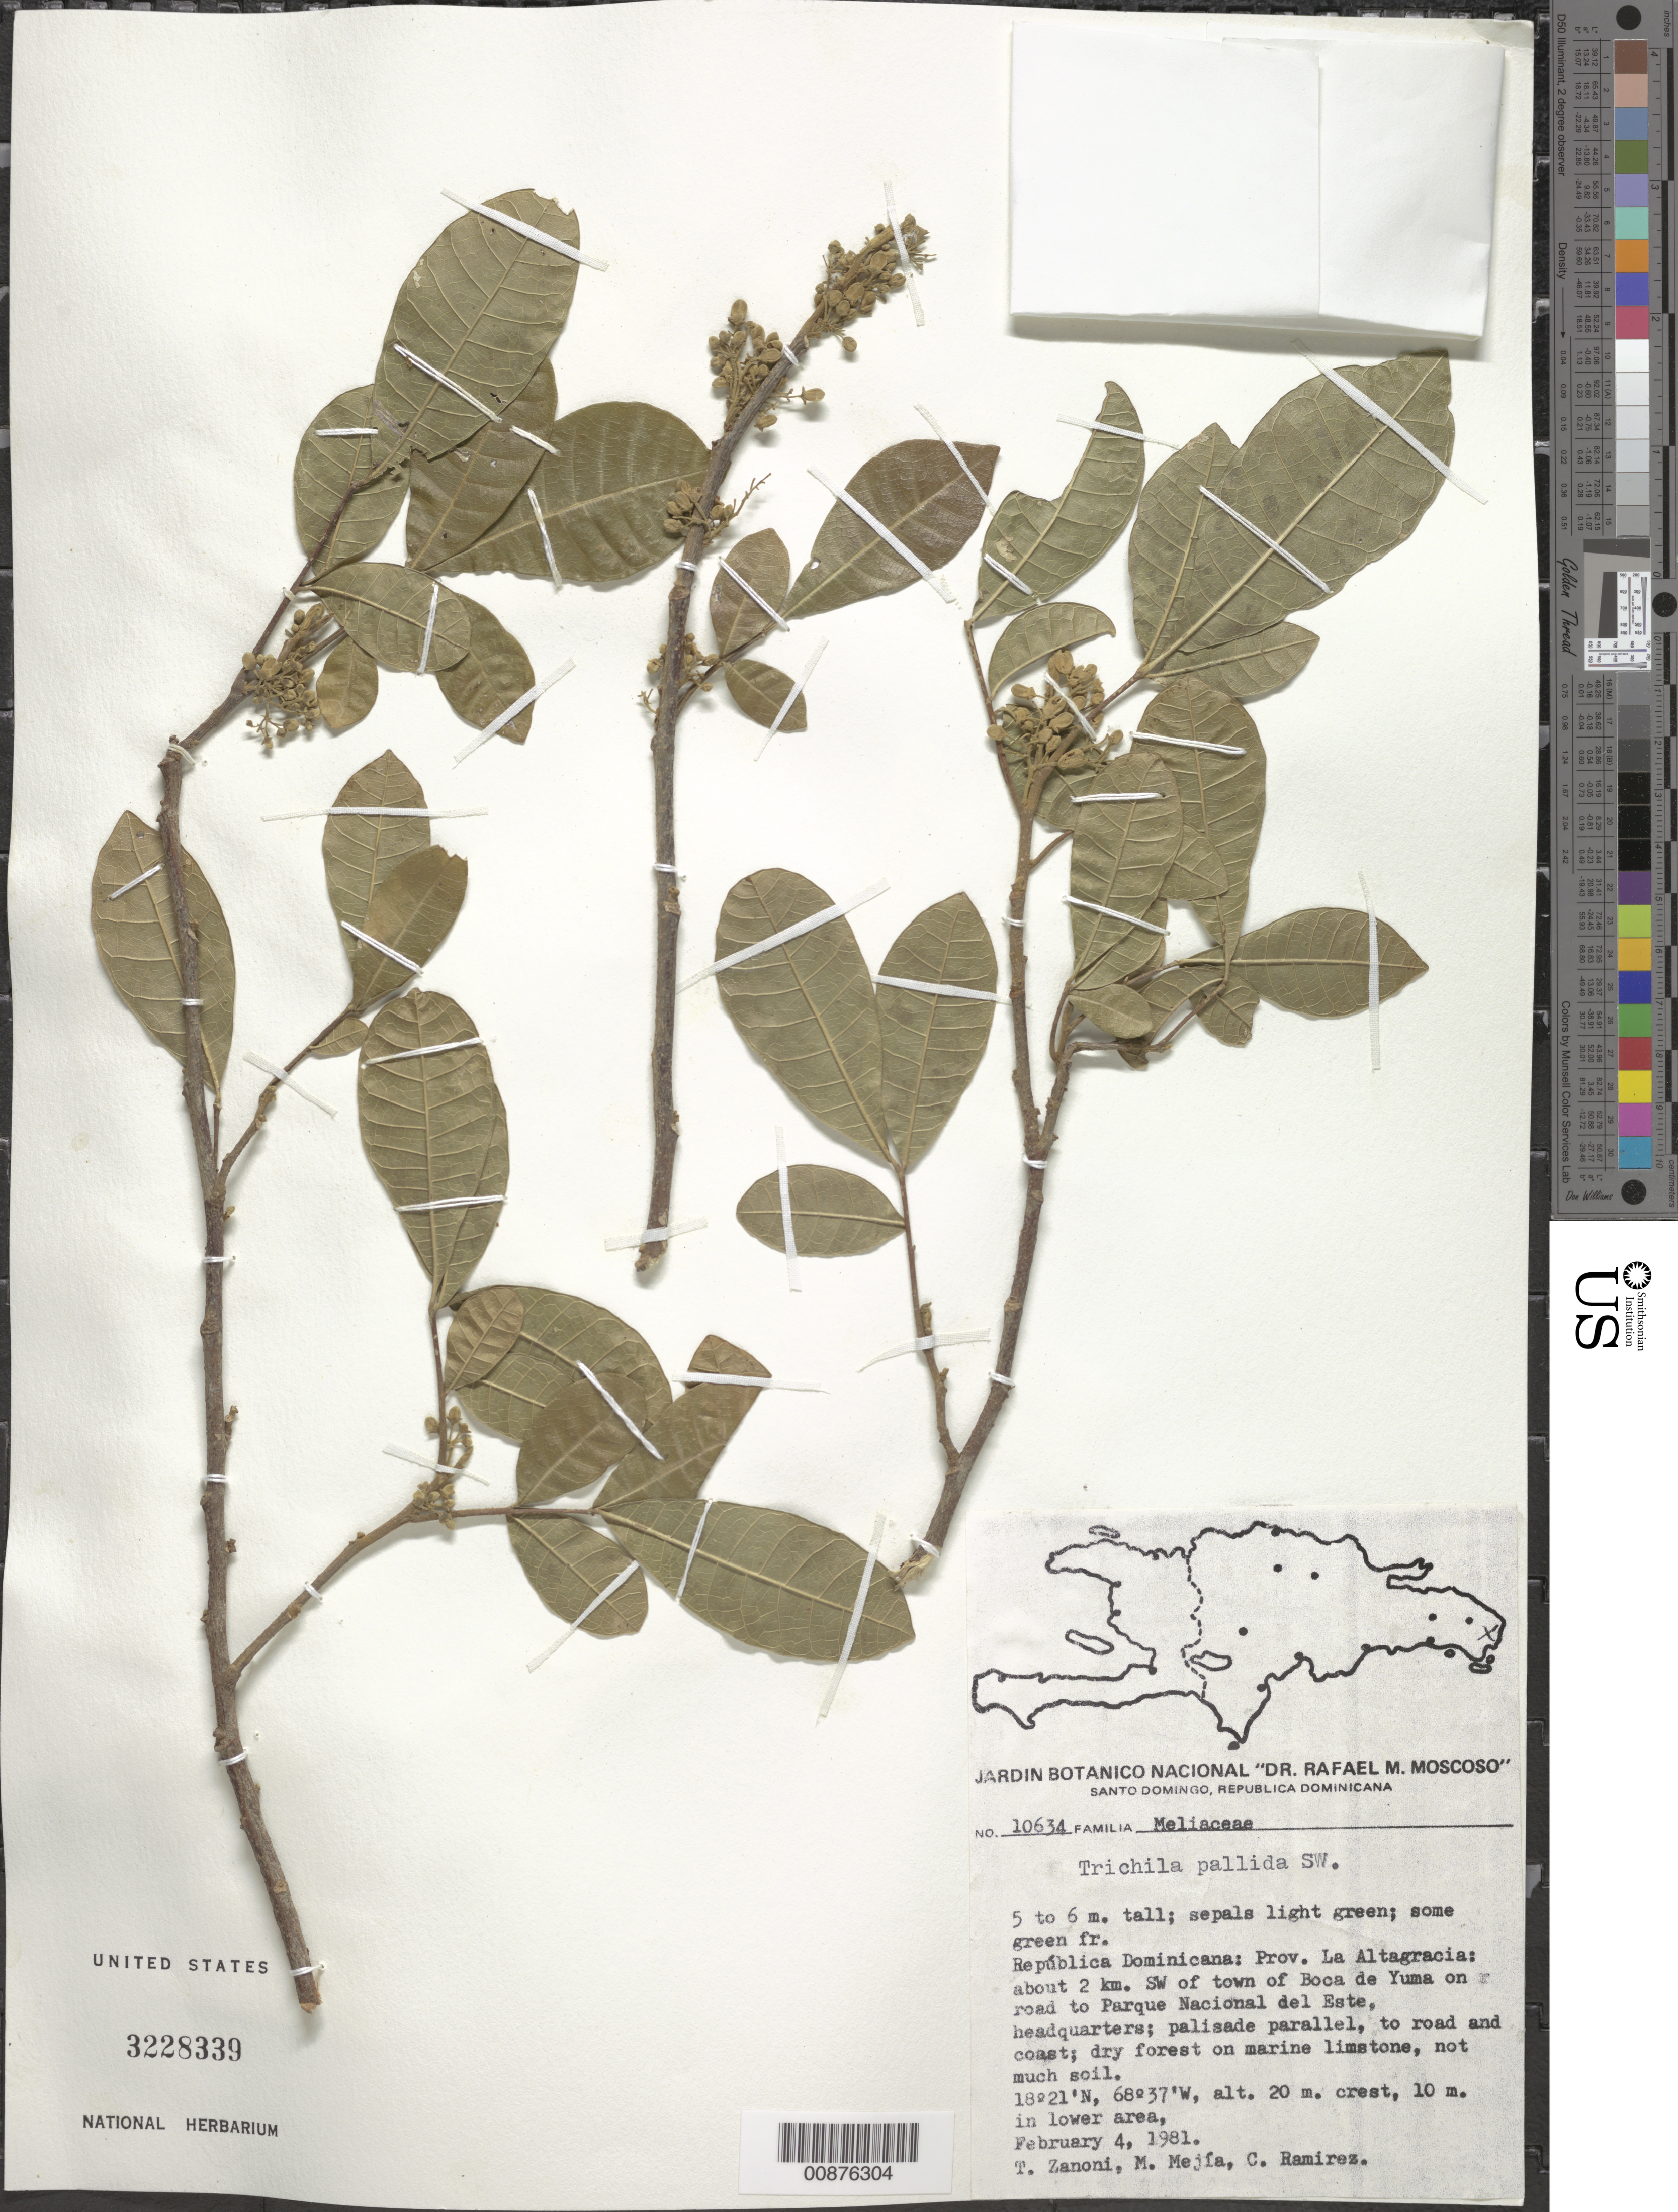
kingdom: Plantae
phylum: Tracheophyta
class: Magnoliopsida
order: Sapindales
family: Meliaceae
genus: Trichilia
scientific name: Trichilia pallida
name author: Sw.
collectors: T. A. Zanoni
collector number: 10634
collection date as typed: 04 Feb 1981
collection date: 1981-02-04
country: Dominican Republic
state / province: La Altagracia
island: Hispaniola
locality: About 2 km. SW of town of Boca de Yuma on road to Parque Nacional del Este, headqwuarters; palisade parallel, to road and coast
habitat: Dry forest on marine limestone, not much soil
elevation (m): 10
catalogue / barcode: US 3228339